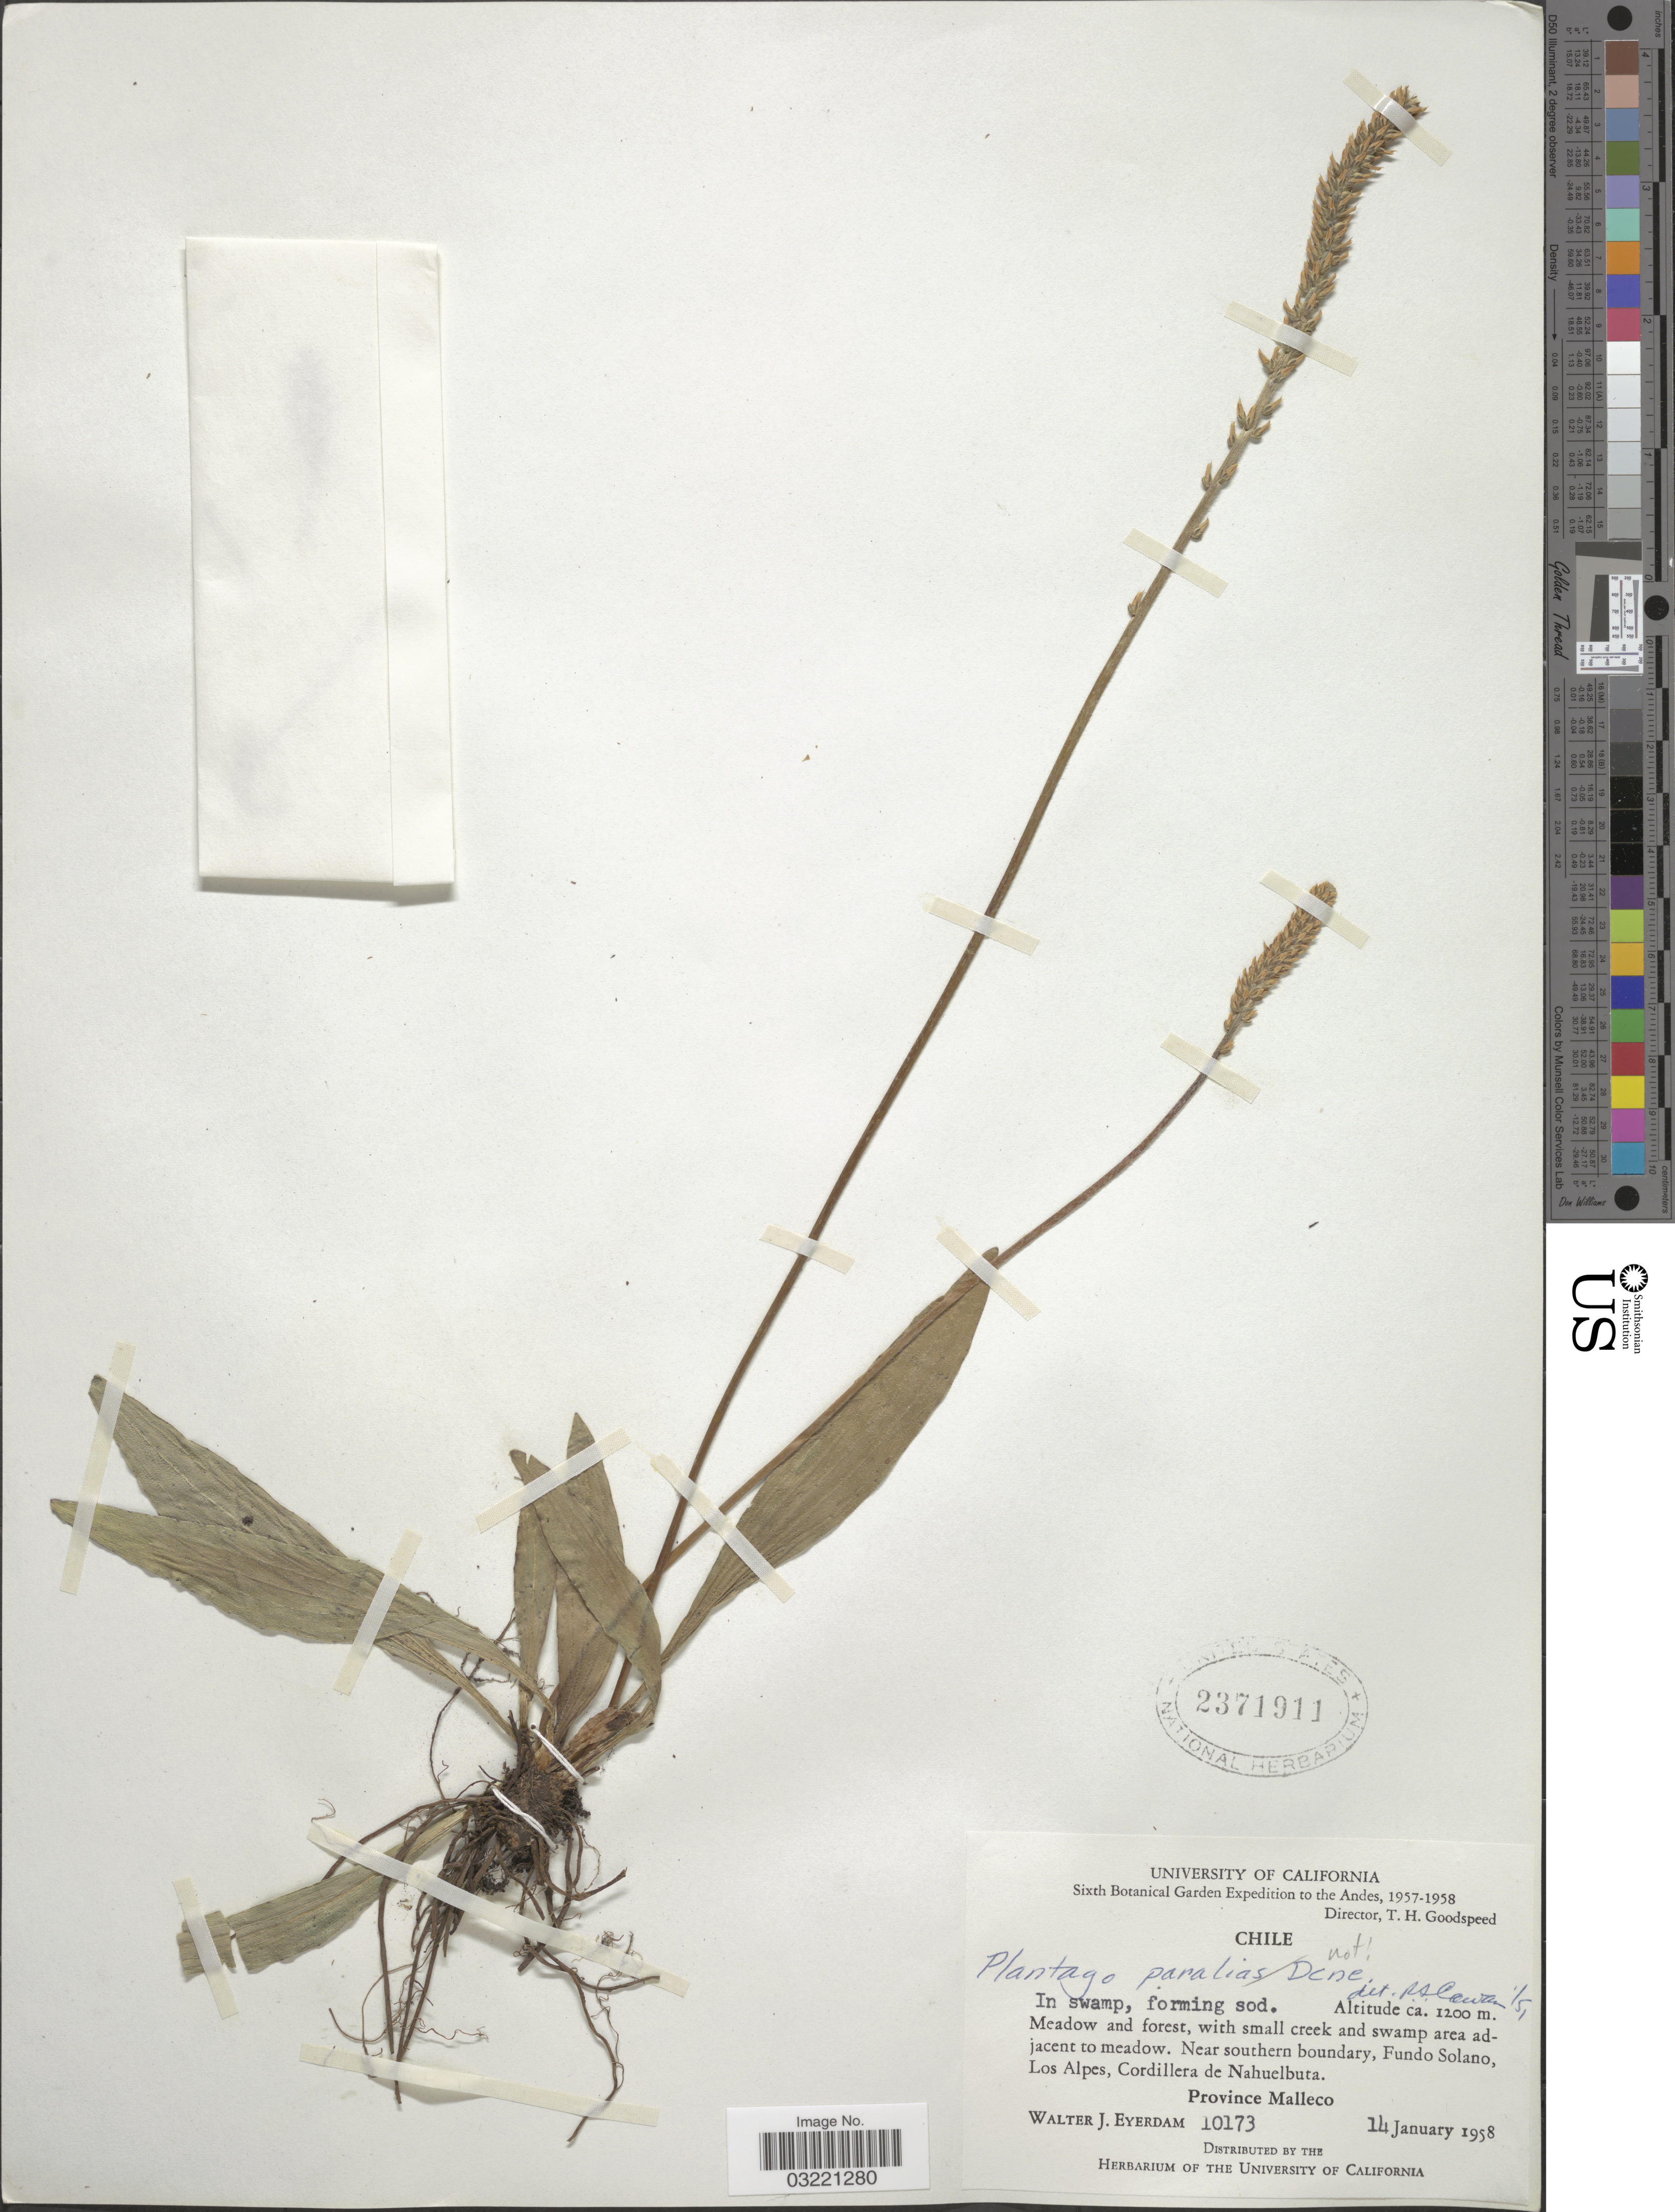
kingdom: Plantae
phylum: Tracheophyta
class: Magnoliopsida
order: Lamiales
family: Plantaginaceae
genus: Plantago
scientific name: Plantago sp.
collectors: W. J. Eyerdam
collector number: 10173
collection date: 1958-01-14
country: Chile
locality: The Andes. Near southern boundary, Fundo Solano, Los Alpes, Cordillera de Nahuelbuta. Province Malleco.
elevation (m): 1200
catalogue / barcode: US 2371911